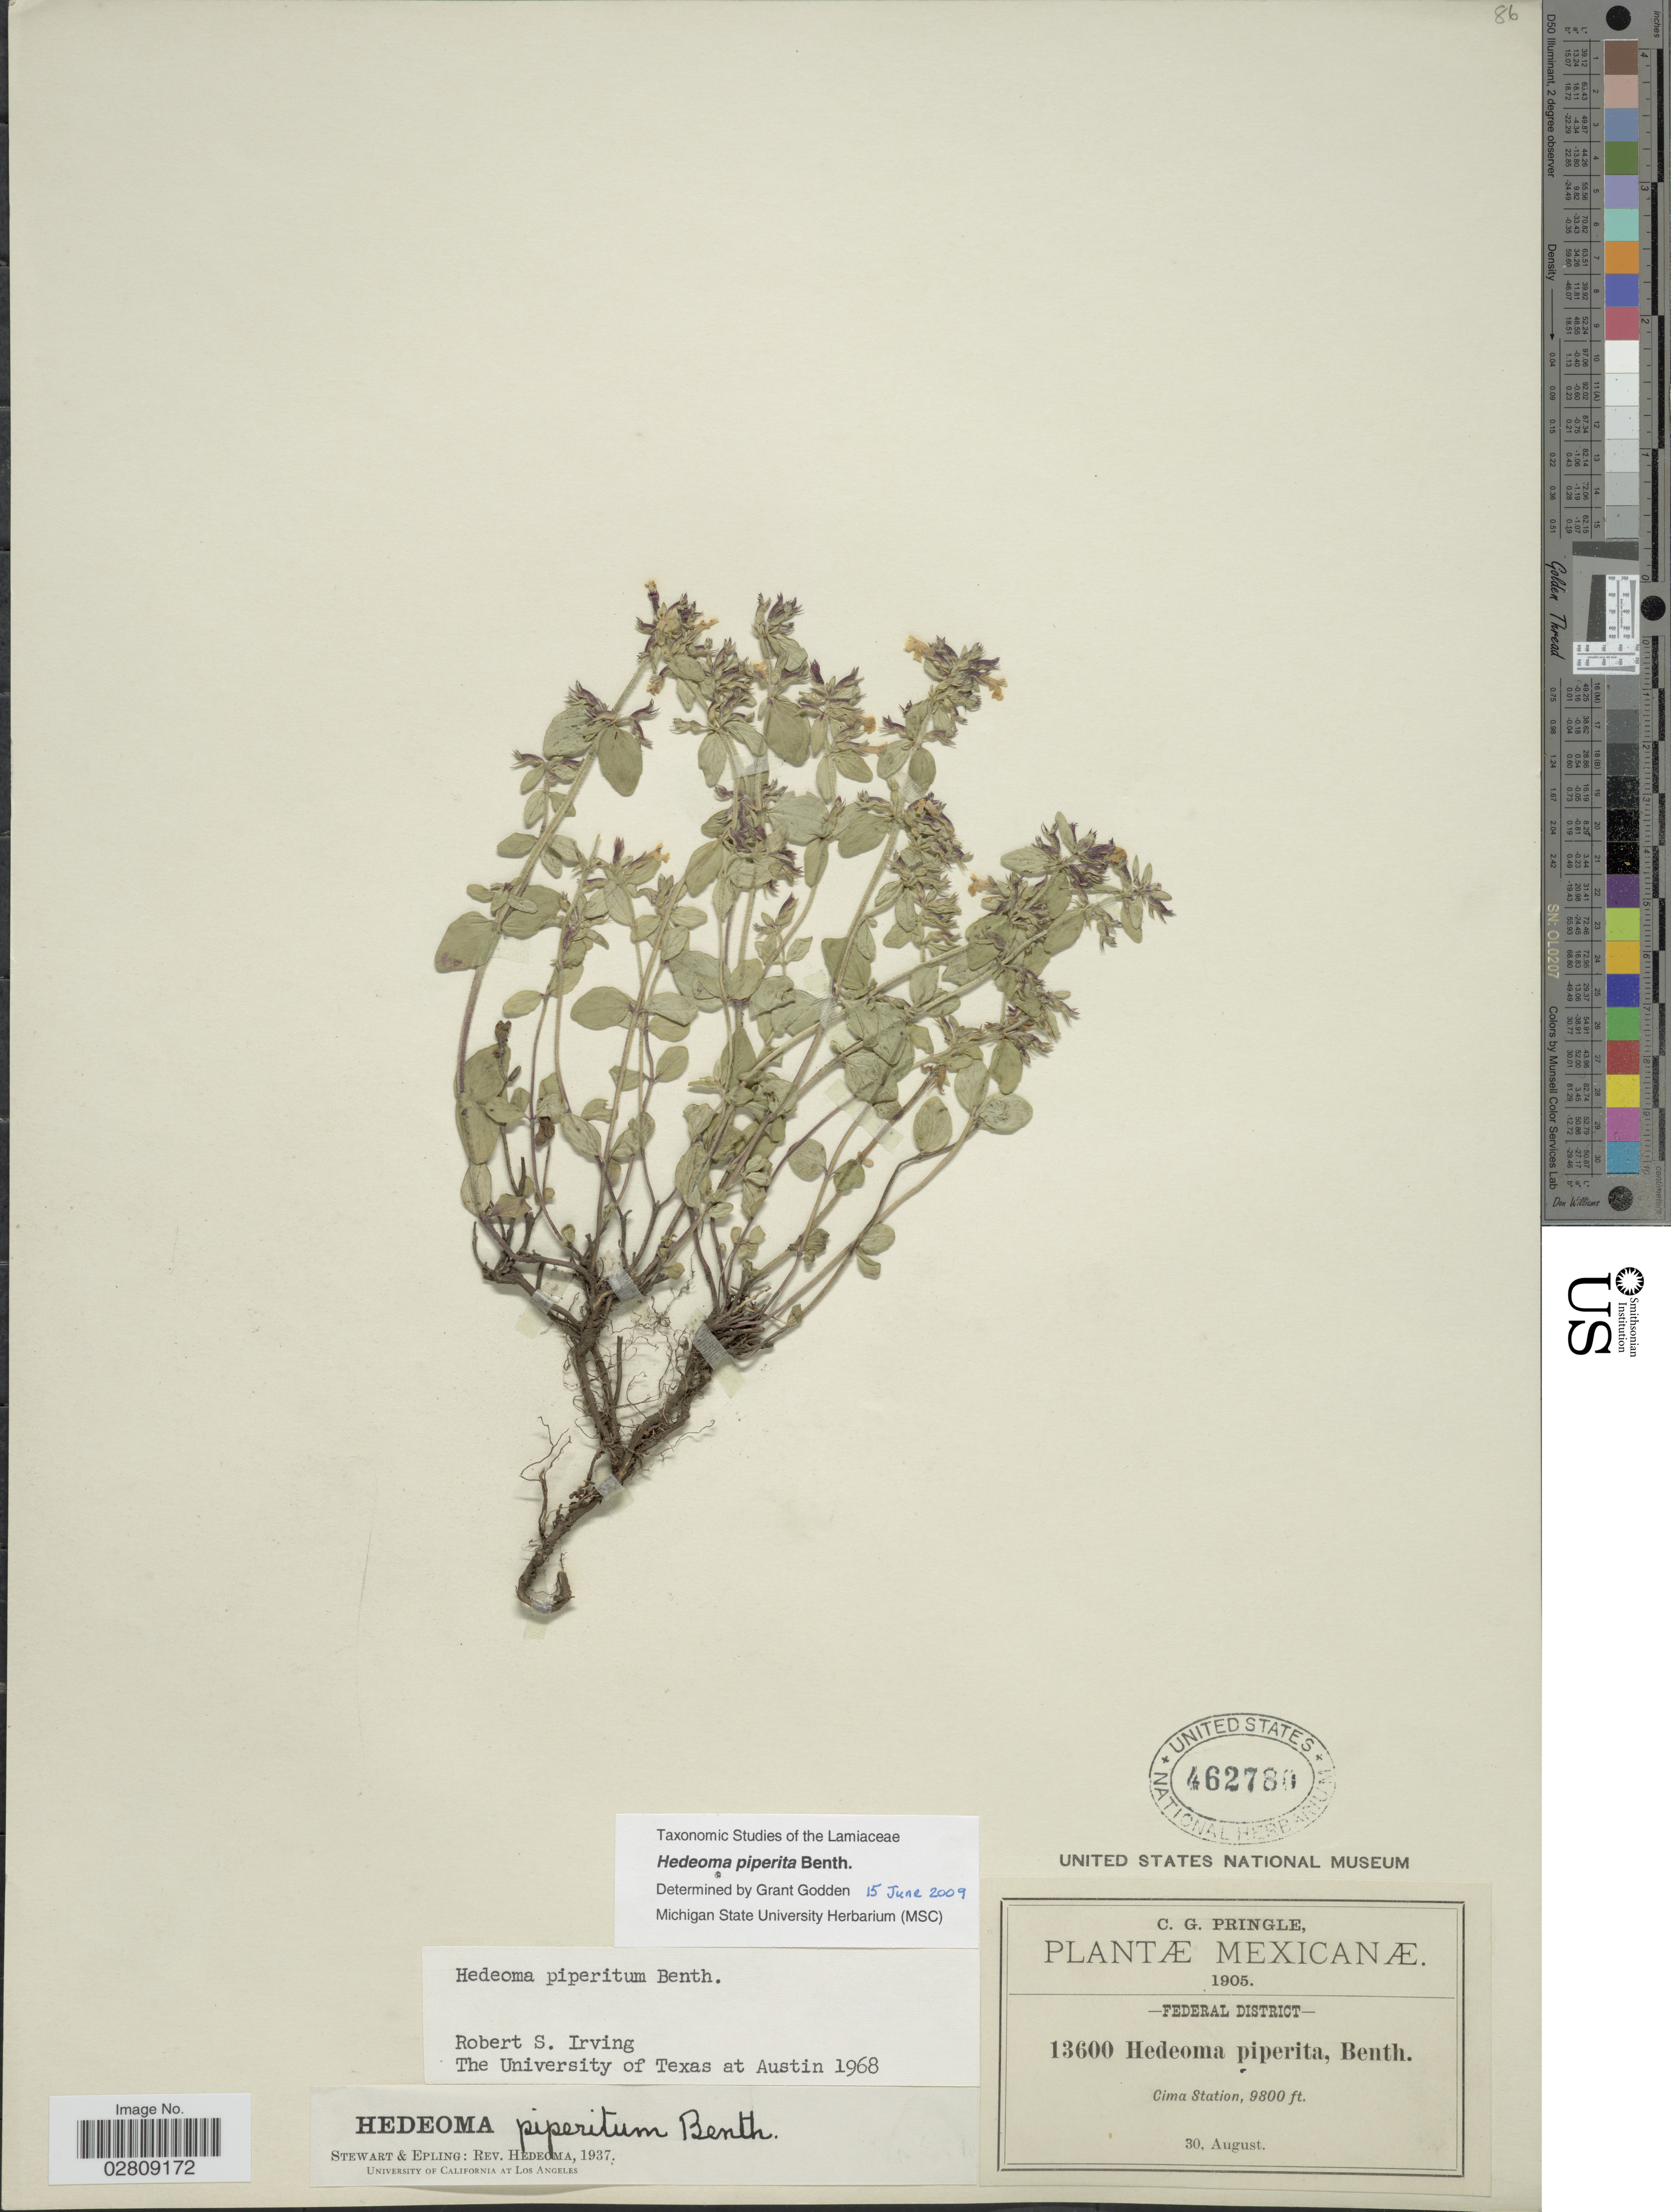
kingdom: Plantae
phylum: Tracheophyta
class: Magnoliopsida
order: Lamiales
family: Lamiaceae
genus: Hedeoma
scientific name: Hedeoma piperita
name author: Benth.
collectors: C. G. Pringle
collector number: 13600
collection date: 1905-08-30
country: Mexico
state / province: Distrito Federal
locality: Federal District, Cima Station.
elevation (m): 2987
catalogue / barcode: US 462780